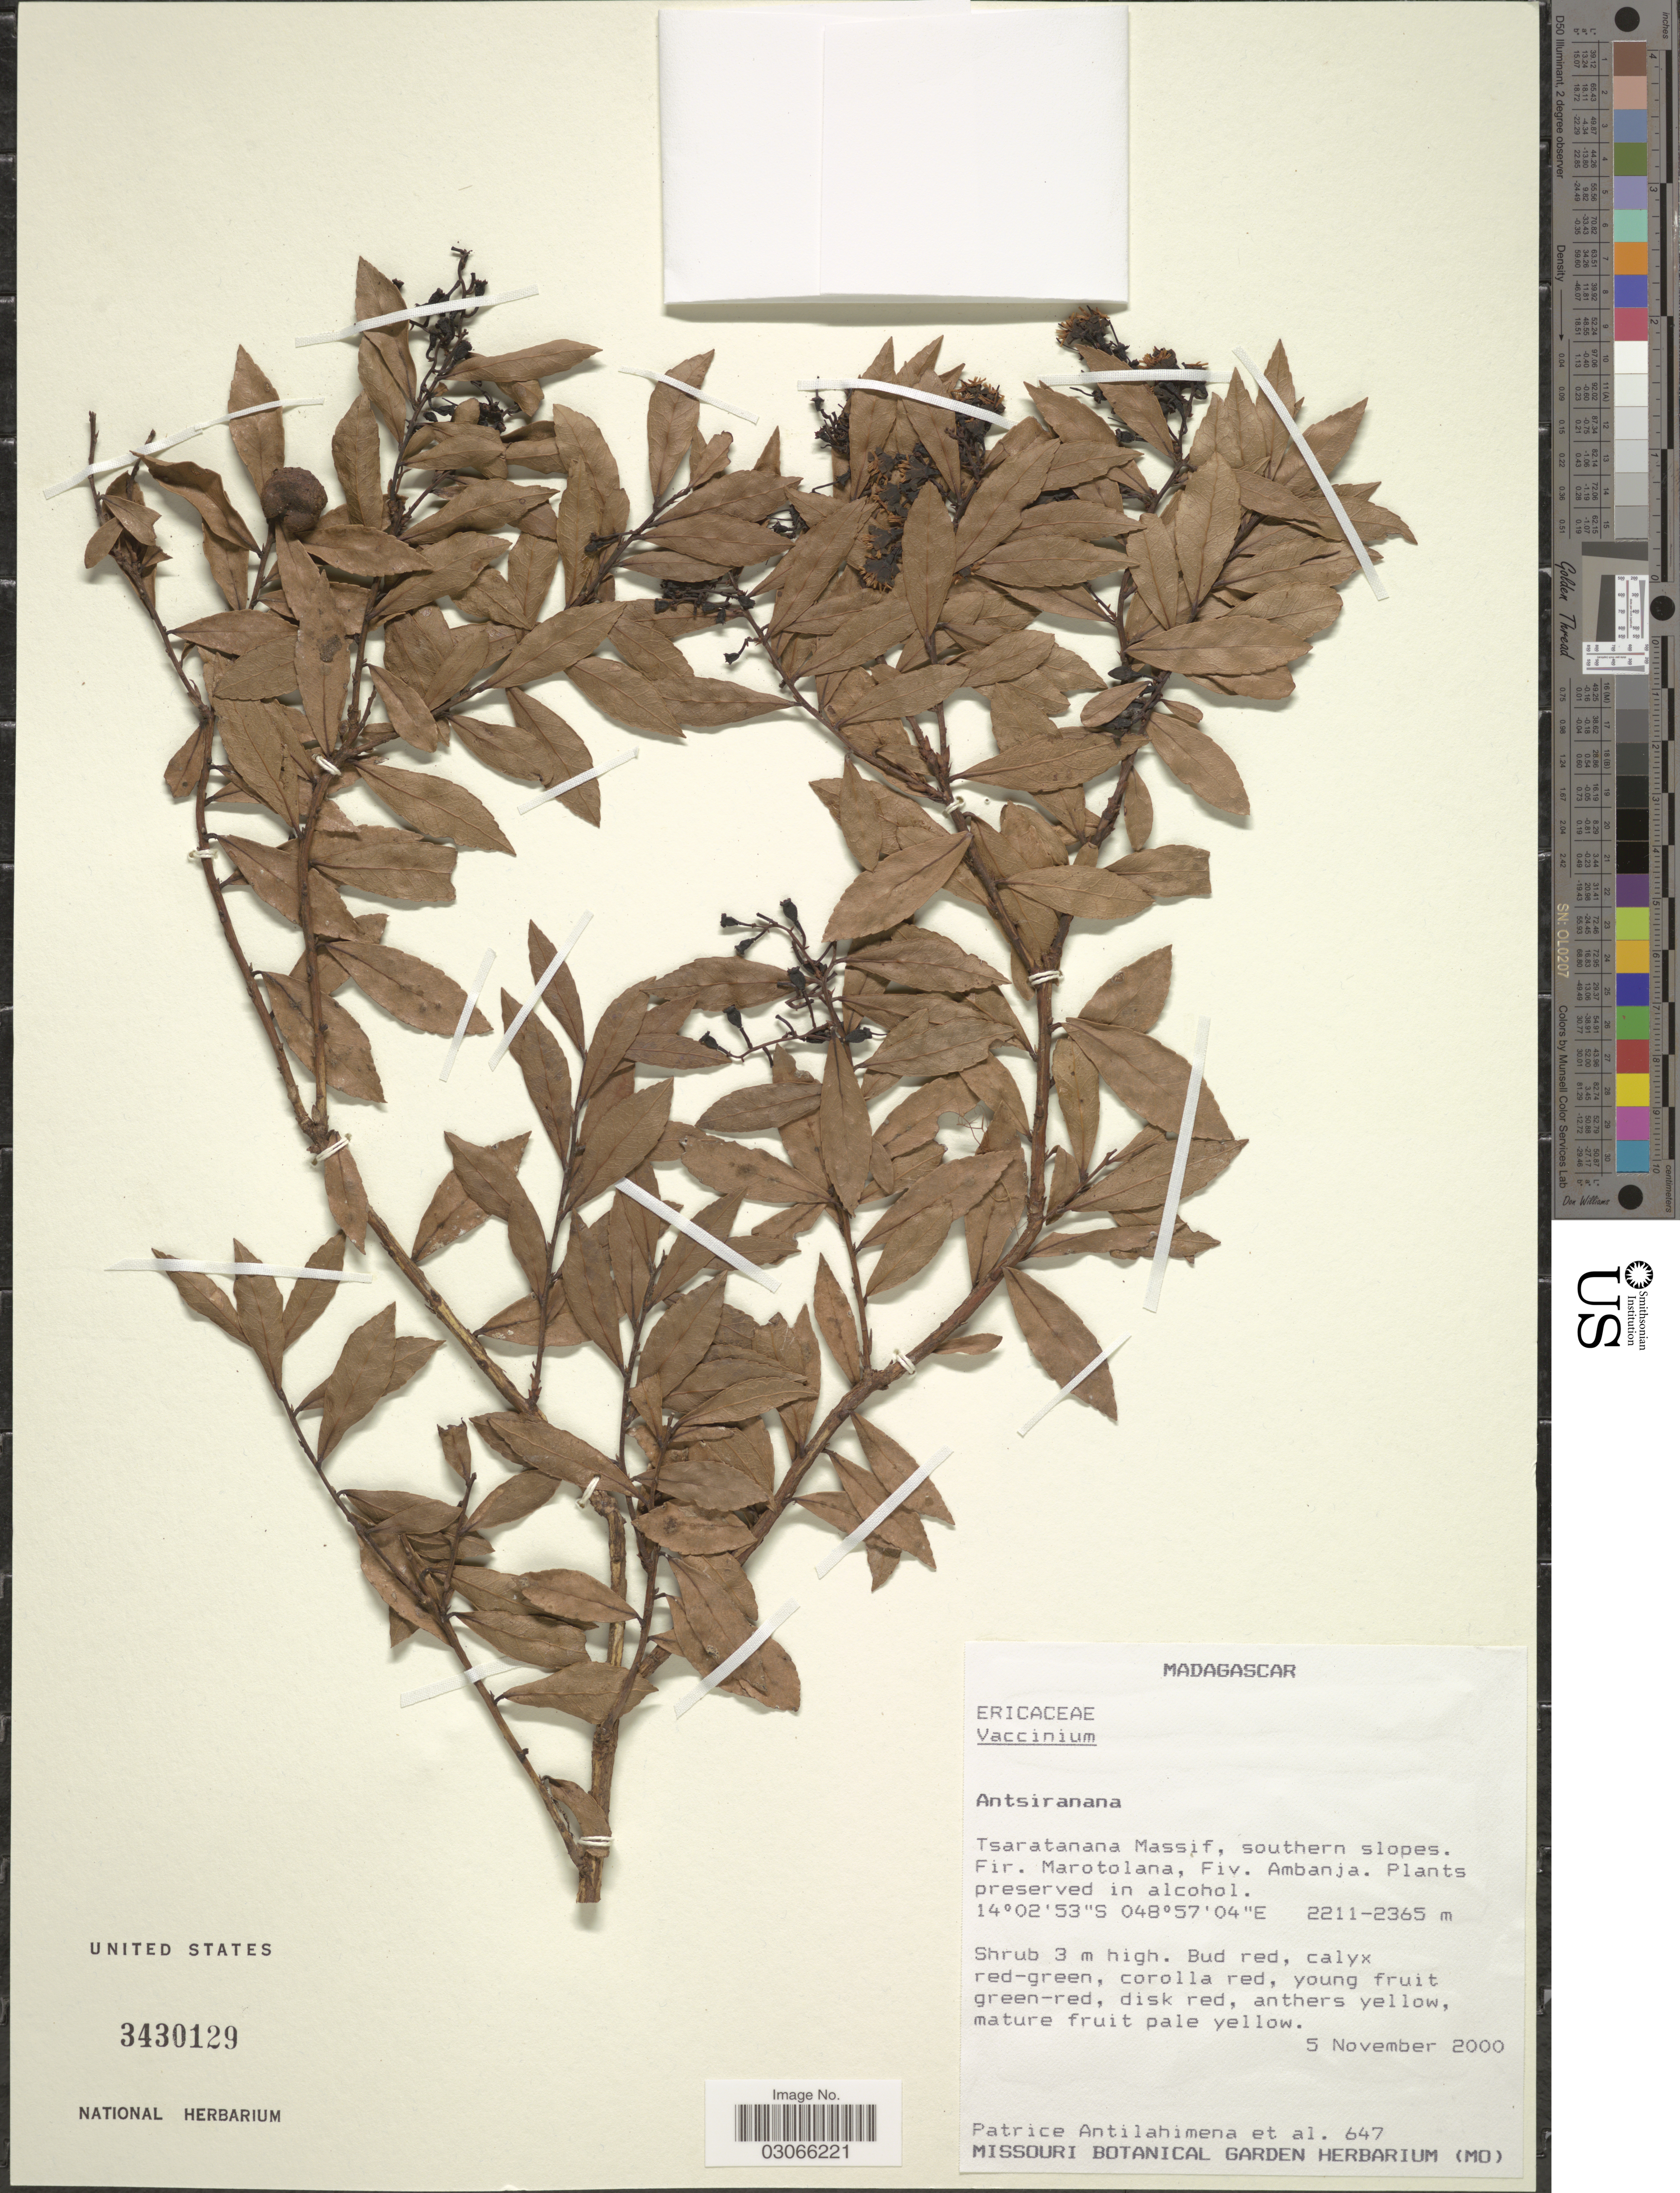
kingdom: Plantae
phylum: Tracheophyta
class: Magnoliopsida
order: Ericales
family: Ericaceae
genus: Vaccinium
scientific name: Vaccinium sp.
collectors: P. Antilahimena & et al.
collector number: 647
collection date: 2000-11-05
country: Madagascar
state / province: Diana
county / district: Ambanja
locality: Tsaratanana Massif, southern slopes. Fir. Marotolana, Fiv. Ambanja.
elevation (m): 2211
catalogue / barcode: US 3430129